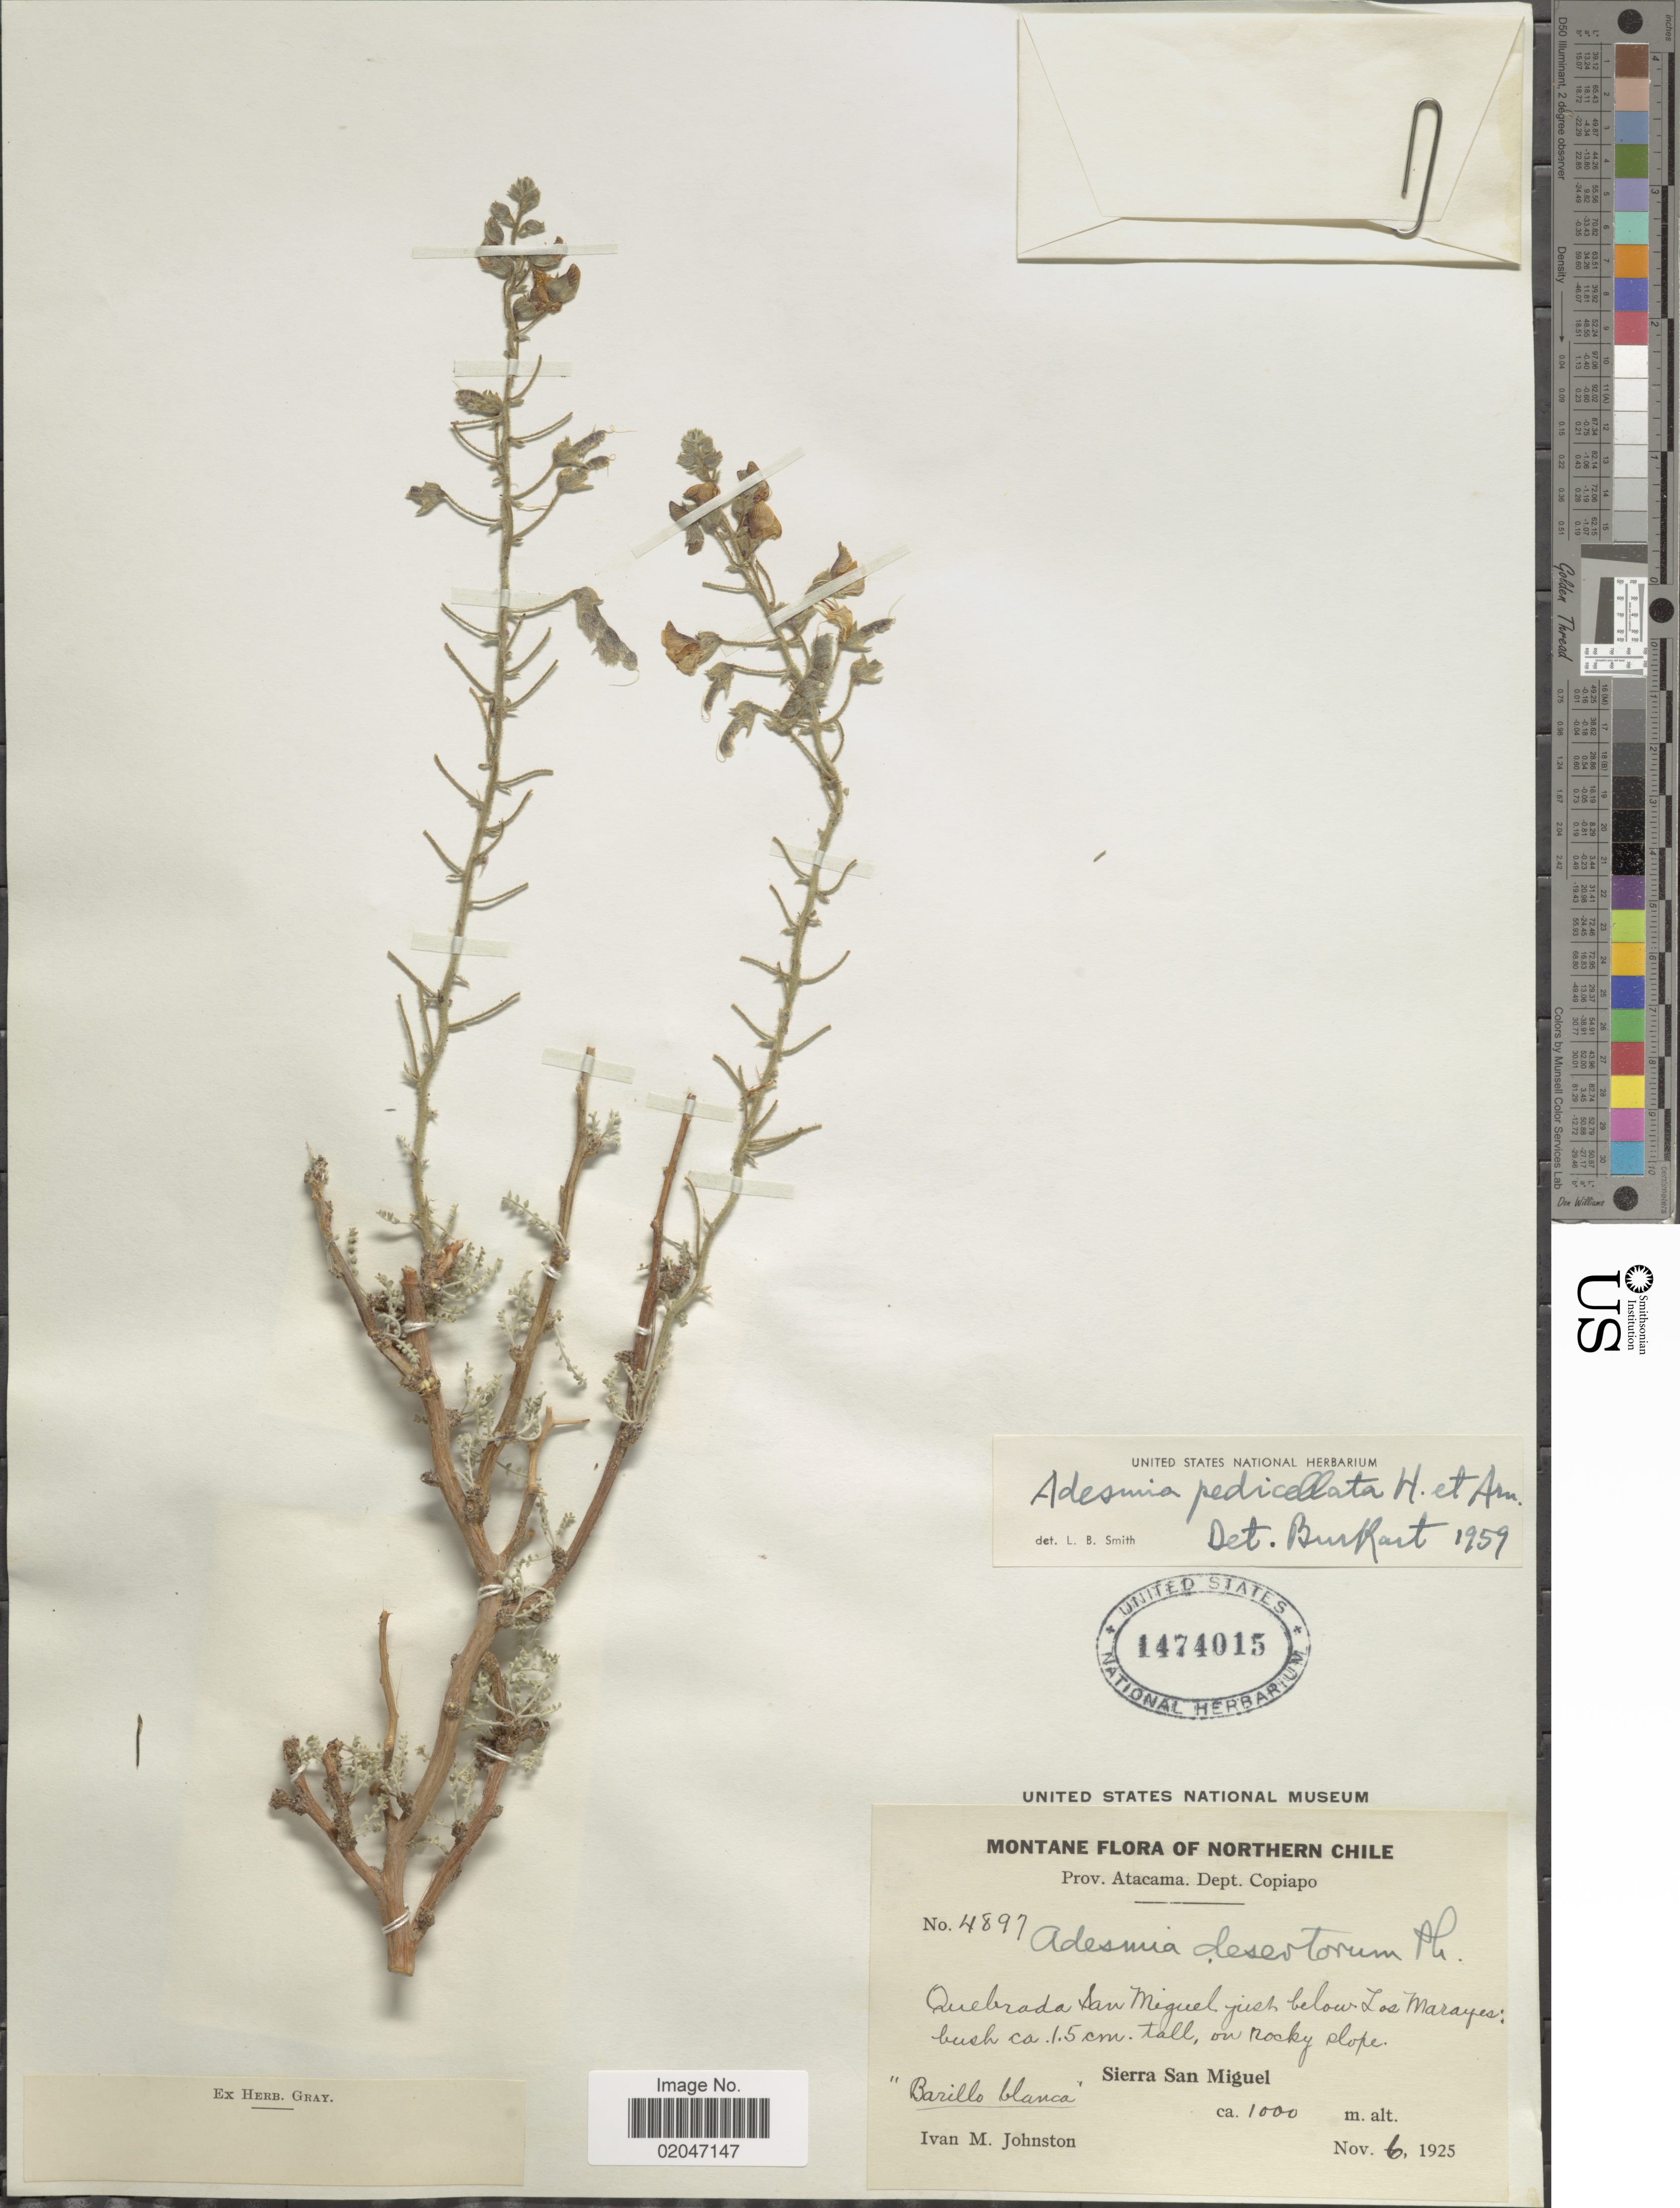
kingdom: Plantae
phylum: Tracheophyta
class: Magnoliopsida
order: Fabales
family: Fabaceae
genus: Adesmia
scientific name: Adesmia pedicellata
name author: Hook. & Arn.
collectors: I.M. Johnston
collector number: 4897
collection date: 1925-11-06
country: Chile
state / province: Atacama (III)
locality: Montane of Northern Chile, Prov. Atacama. Dept. Copiapo, On Rocky slope, Sierra San Miguel, 'Barillo blanca'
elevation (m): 1000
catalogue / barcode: US 1474015